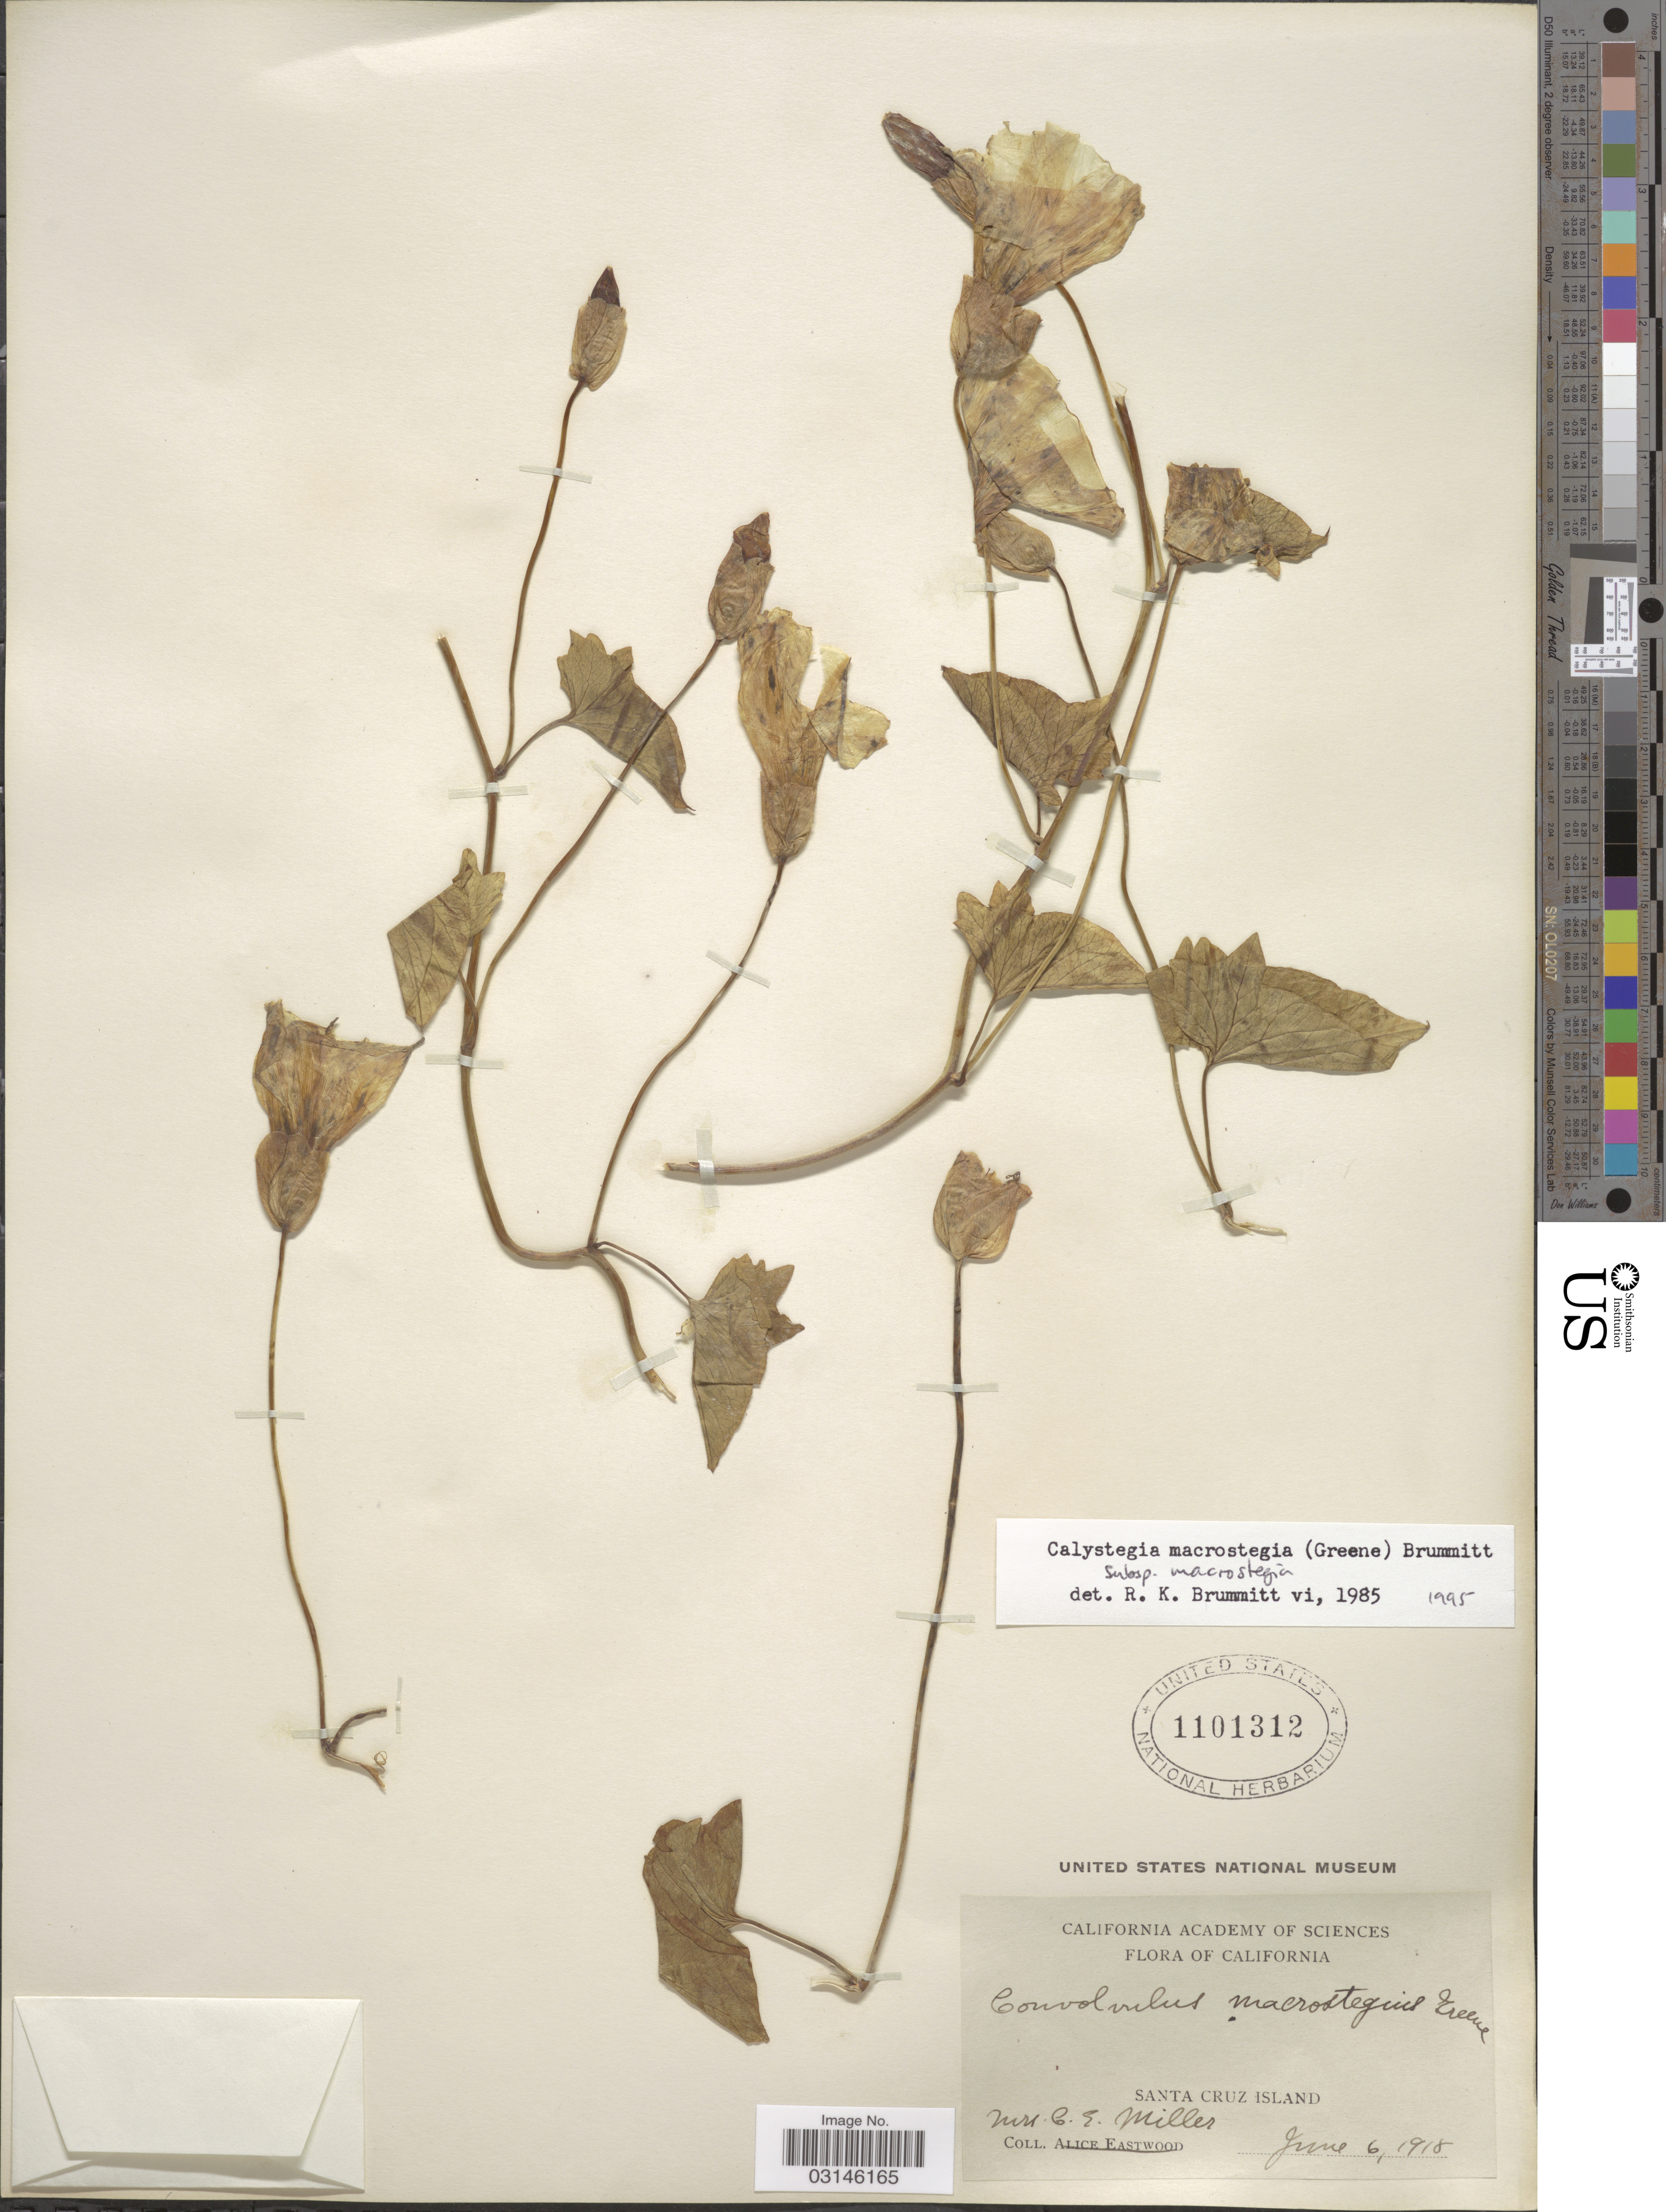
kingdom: Plantae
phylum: Tracheophyta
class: Magnoliopsida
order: Solanales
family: Convolvulaceae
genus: Calystegia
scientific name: Calystegia macrostegia subsp. macrostegia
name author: (Greene) Brummitt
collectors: C. Miller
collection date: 1918-06-06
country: United States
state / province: California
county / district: Santa Barbara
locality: Santa Cruz Island.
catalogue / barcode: US 1101312